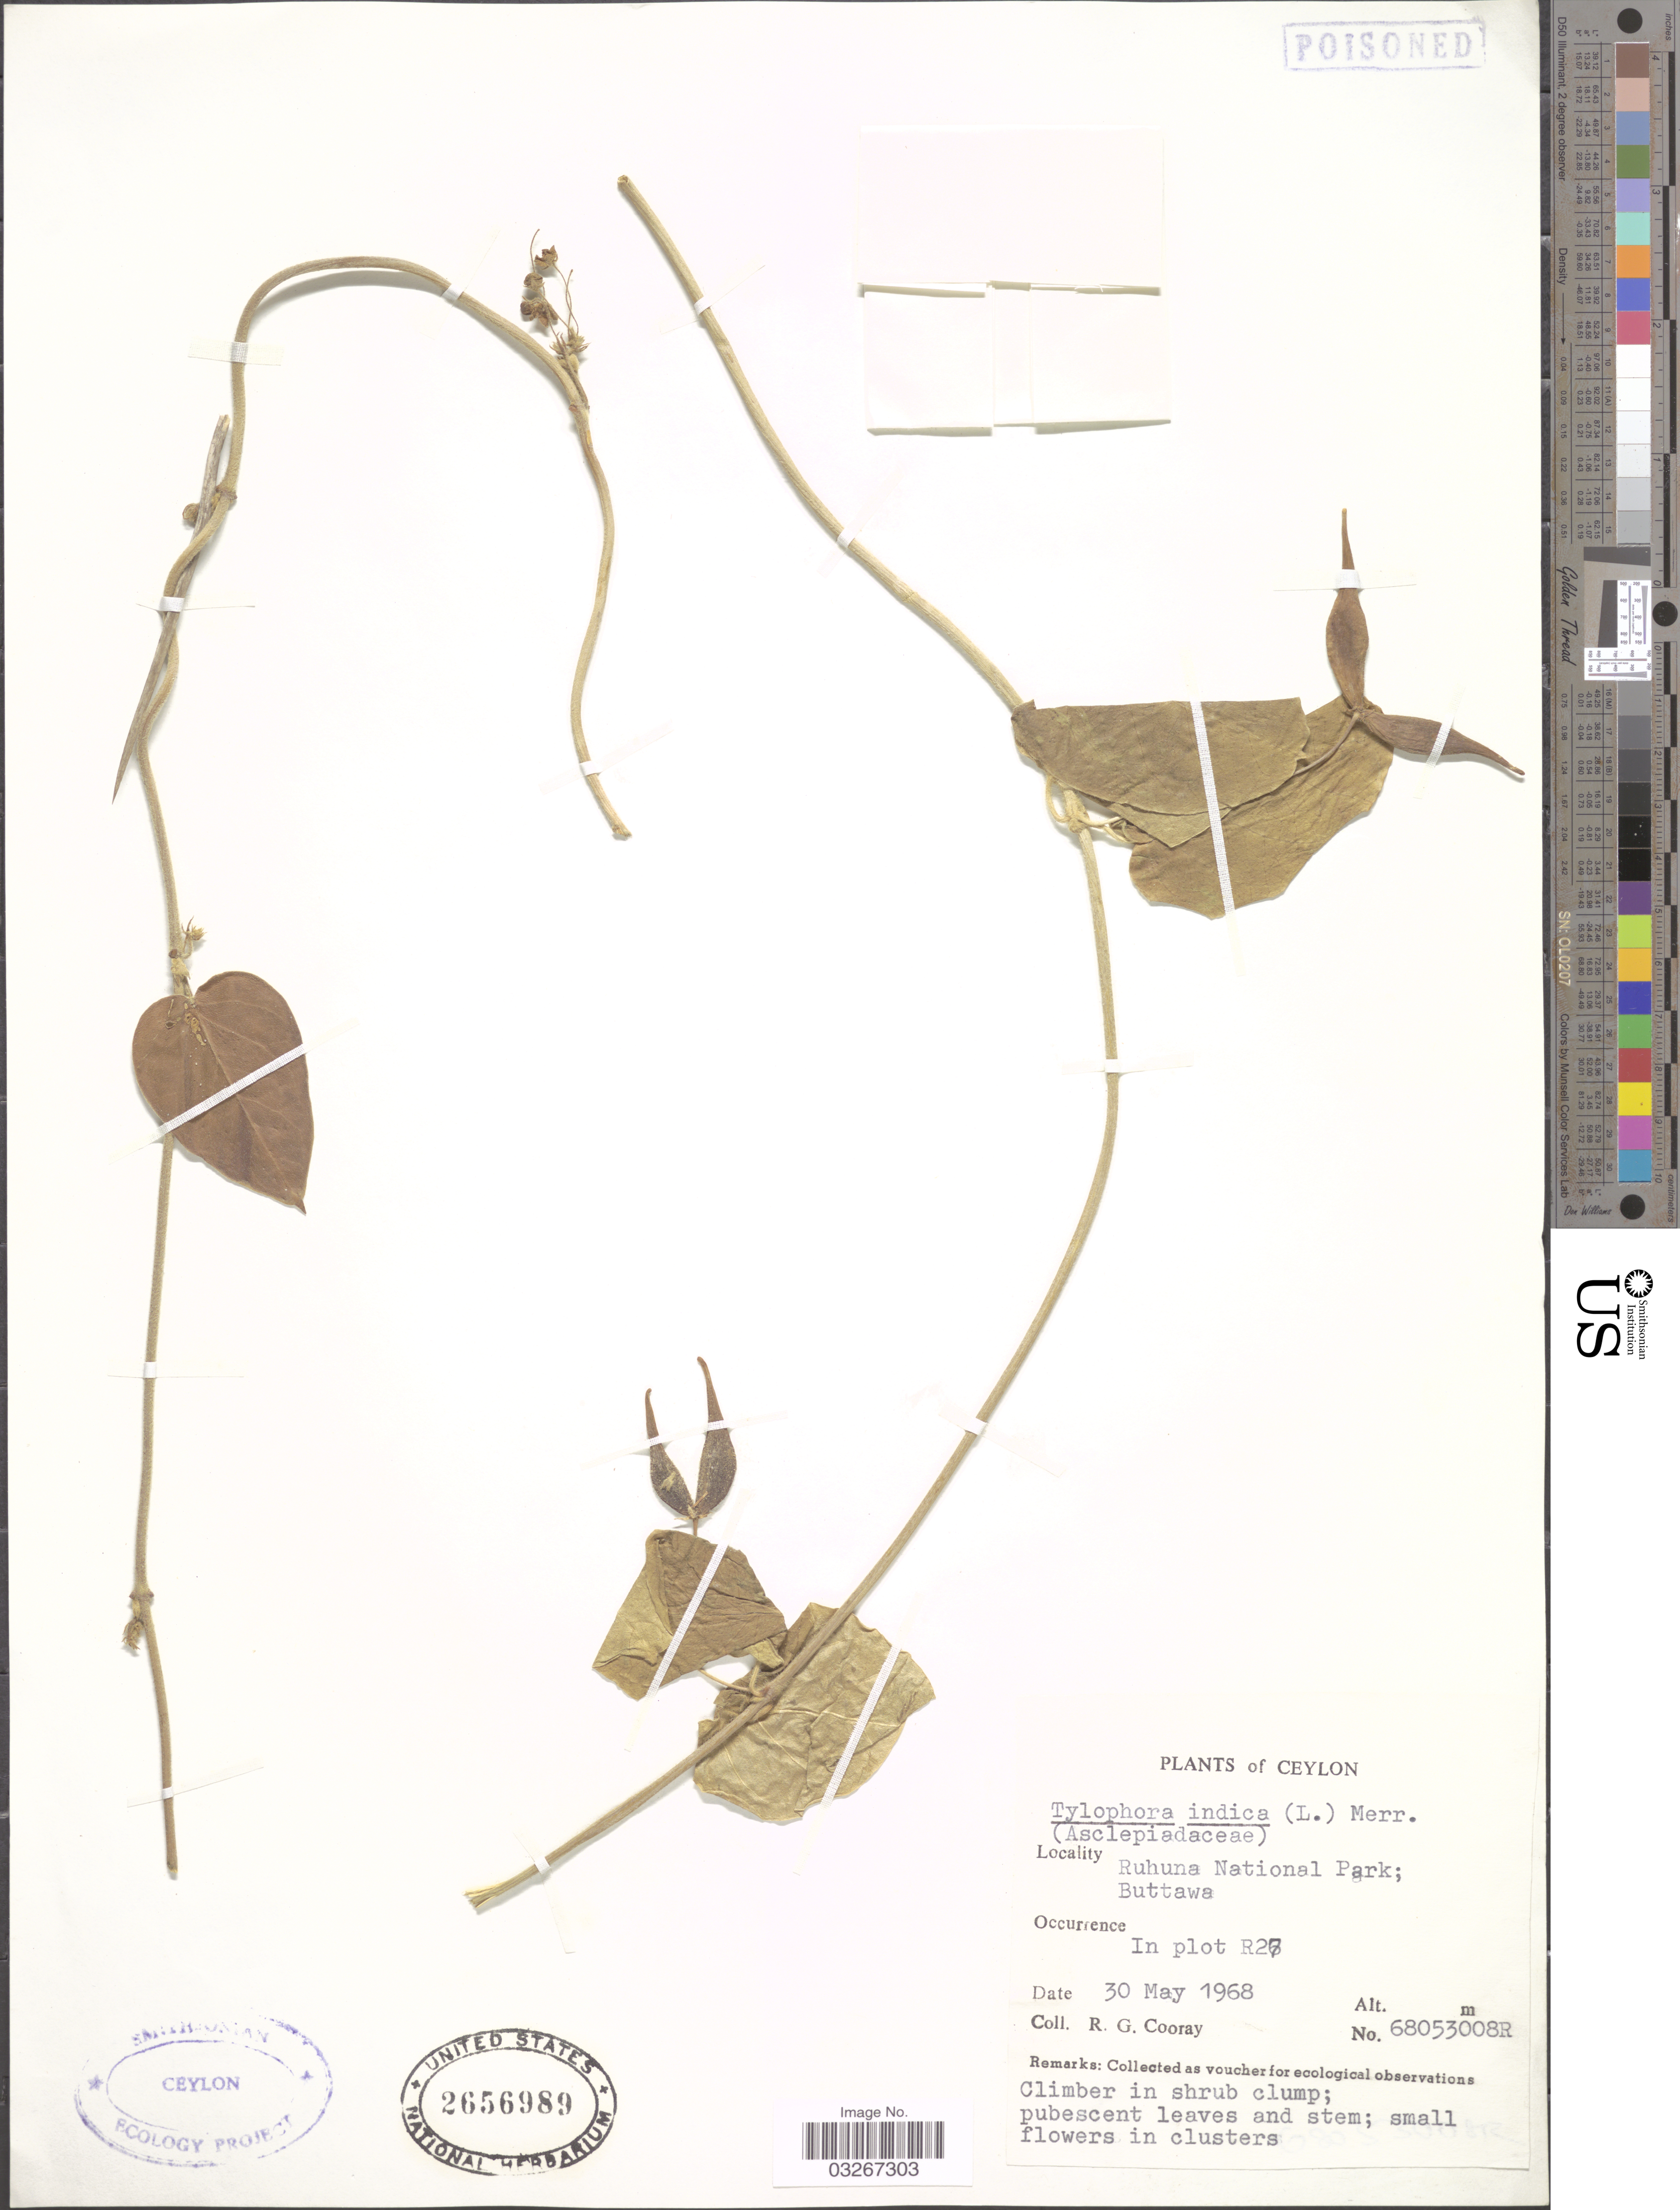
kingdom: Plantae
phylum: Tracheophyta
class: Magnoliopsida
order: Gentianales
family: Apocynaceae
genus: Tylophora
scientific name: Tylophora indica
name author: Merr.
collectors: R. Cooray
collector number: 68053008R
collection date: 1968-05-30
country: Sri Lanka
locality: Ceylon. Ruhuna National Park; Buttawa. In plot R27.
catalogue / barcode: US 2656989